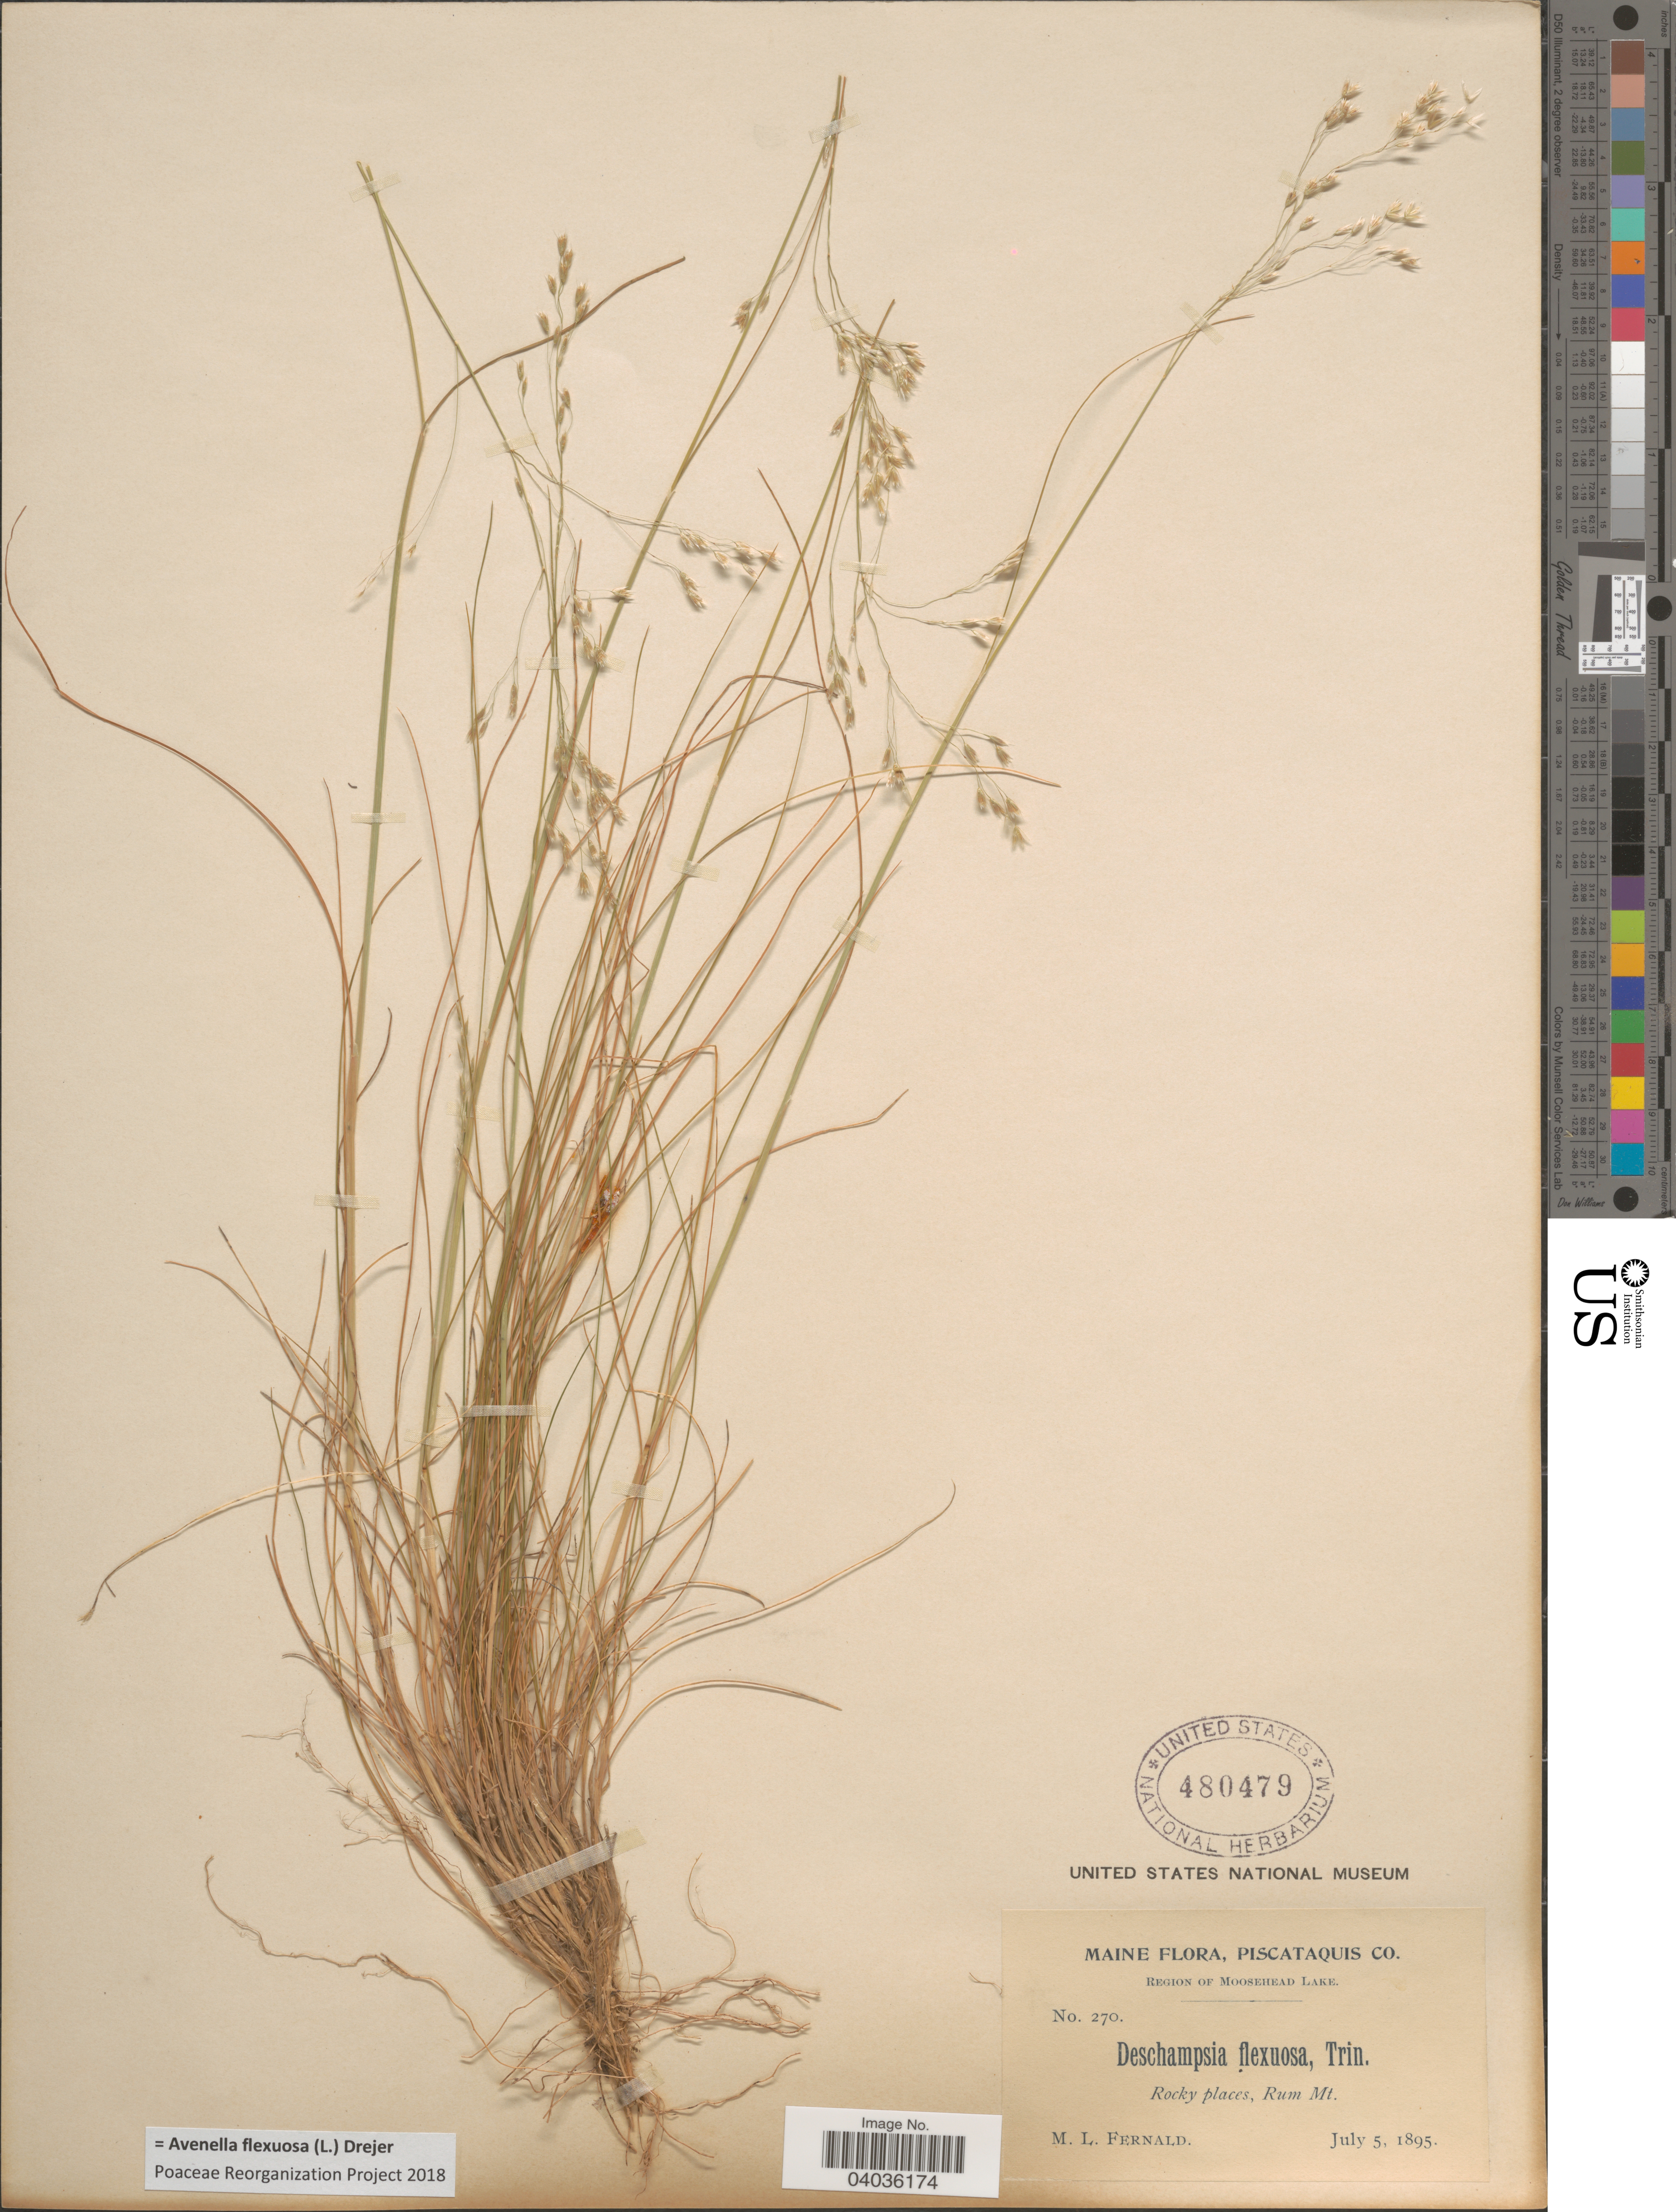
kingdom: Plantae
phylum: Tracheophyta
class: Liliopsida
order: Poales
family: Poaceae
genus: Avenella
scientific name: Avenella flexuosa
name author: (L.) Drejer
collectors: M. L. Fernald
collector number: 270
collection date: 1895-07-05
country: United States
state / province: Maine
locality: Piscataquis Co. Region of Moosehead Lake. Rocky places, Rum Mt.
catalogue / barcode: US 480479